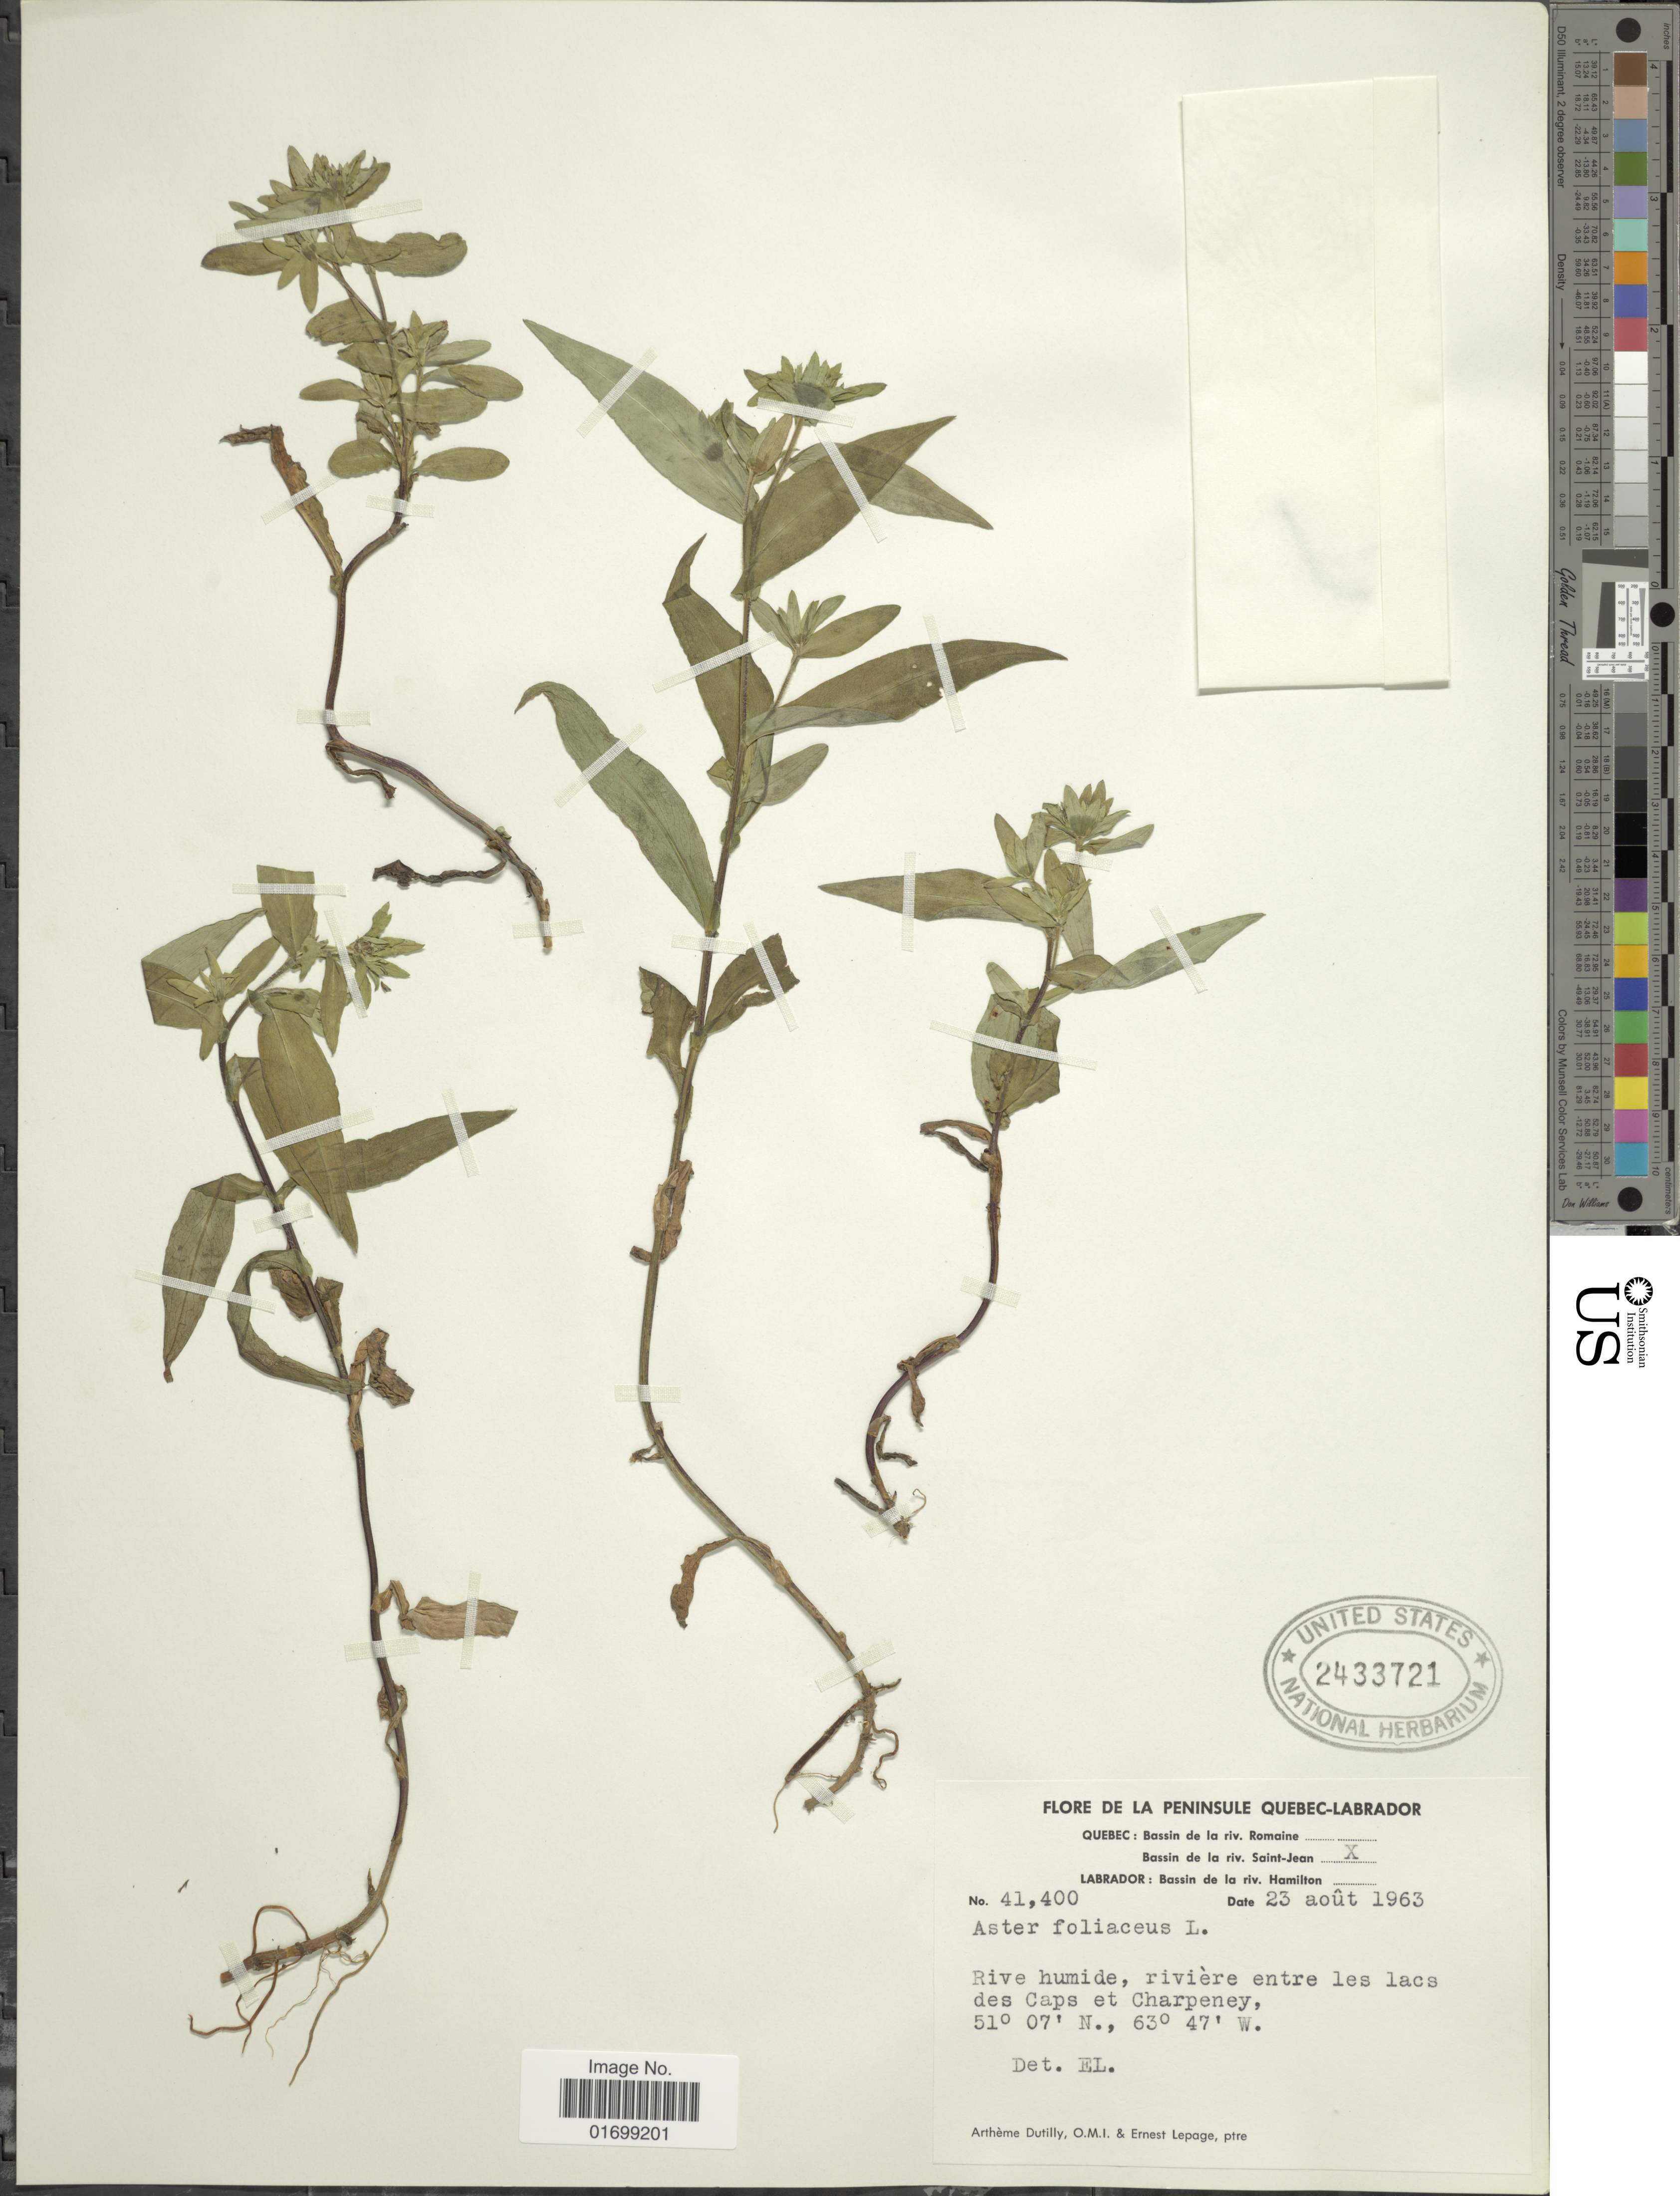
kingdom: Plantae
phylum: Tracheophyta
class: Magnoliopsida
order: Asterales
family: Asteraceae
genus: Symphyotrichum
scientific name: Symphyotrichum foliaceum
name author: (Lindl. ex DC.) G.L. Nesom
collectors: A. Dutilly, O. Lepage & E. Lepage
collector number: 41400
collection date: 1963-08-23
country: Canada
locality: Peninsule Quebec-Labrador, Quebec: Bassin de la riv. Romaine, Bassin d ela riv. Saint-Jean X, Labrador: Bassin de la riv. Hamilton, Rive humide, rivière entre les lacs de Caps et Charpeney.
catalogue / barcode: US 2433721